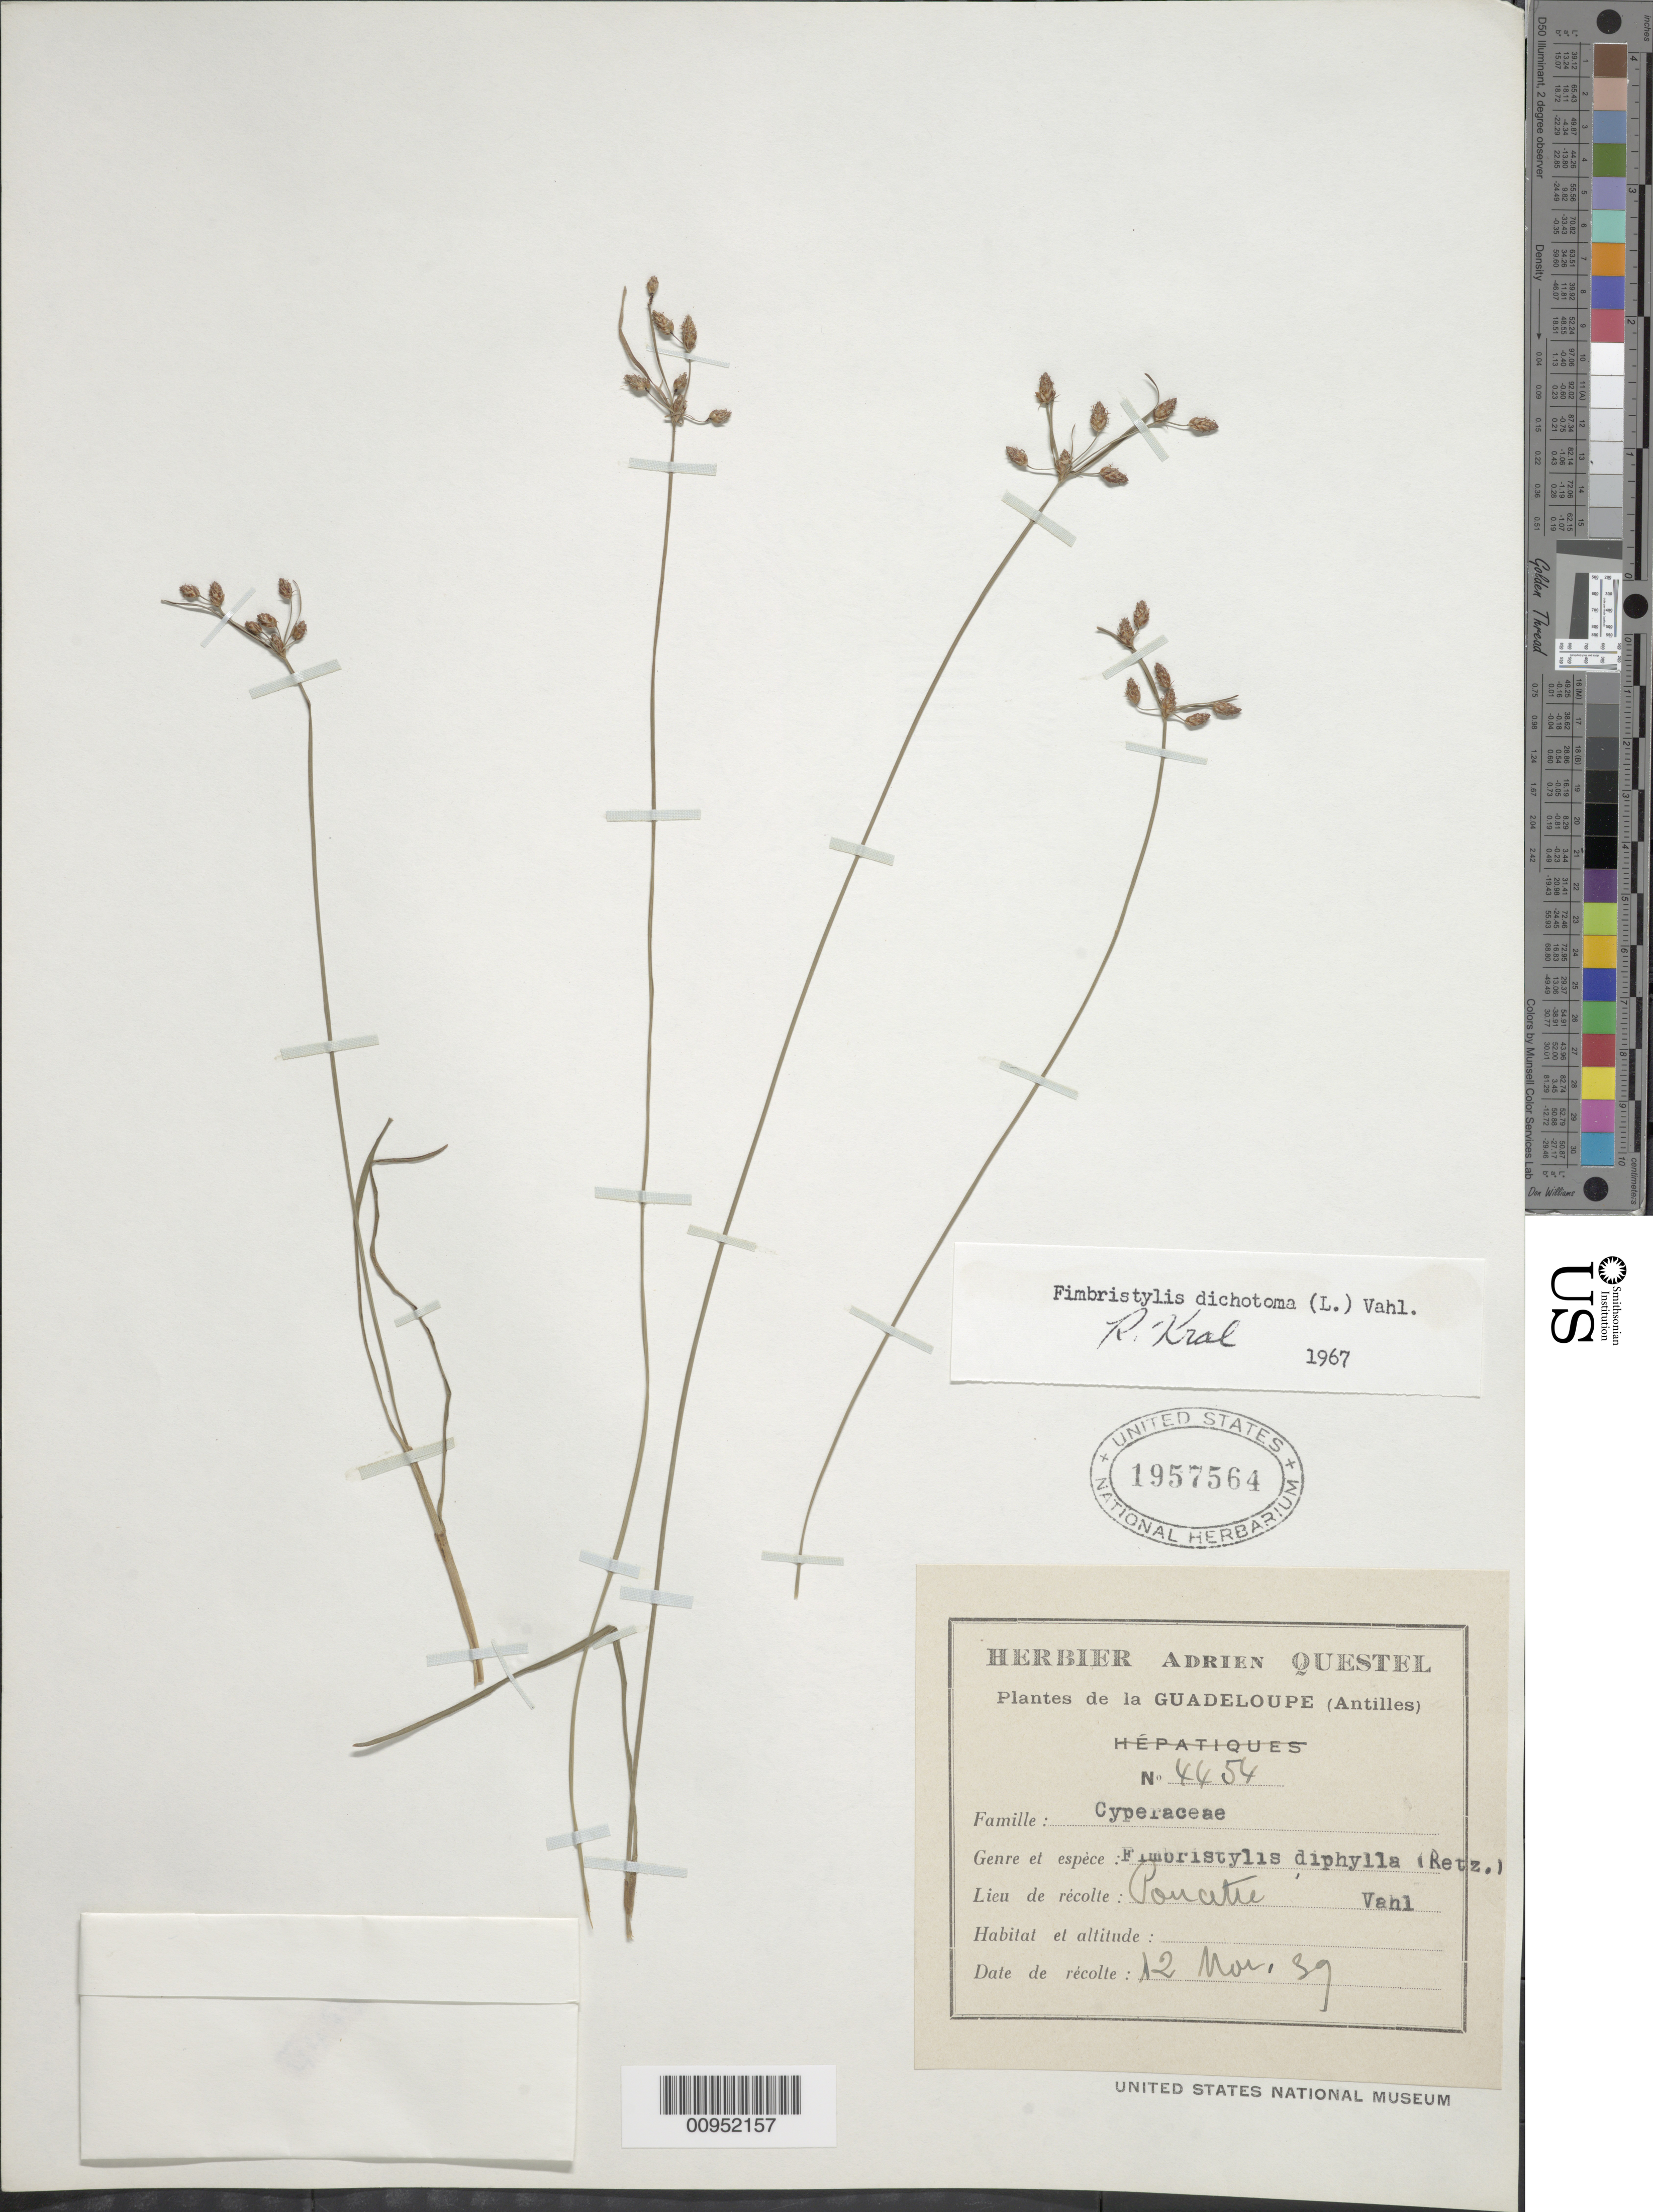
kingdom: Plantae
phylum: Tracheophyta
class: Liliopsida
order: Poales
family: Cyperaceae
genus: Fimbristylis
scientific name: Fimbristylis dichotoma subsp. dichotoma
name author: (L.) Vahl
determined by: Kral, Robert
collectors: A. Questel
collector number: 4454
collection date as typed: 12 Mar 1939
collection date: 1939-03-12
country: Guadeloupe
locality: Poncitre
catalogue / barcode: US 1957564